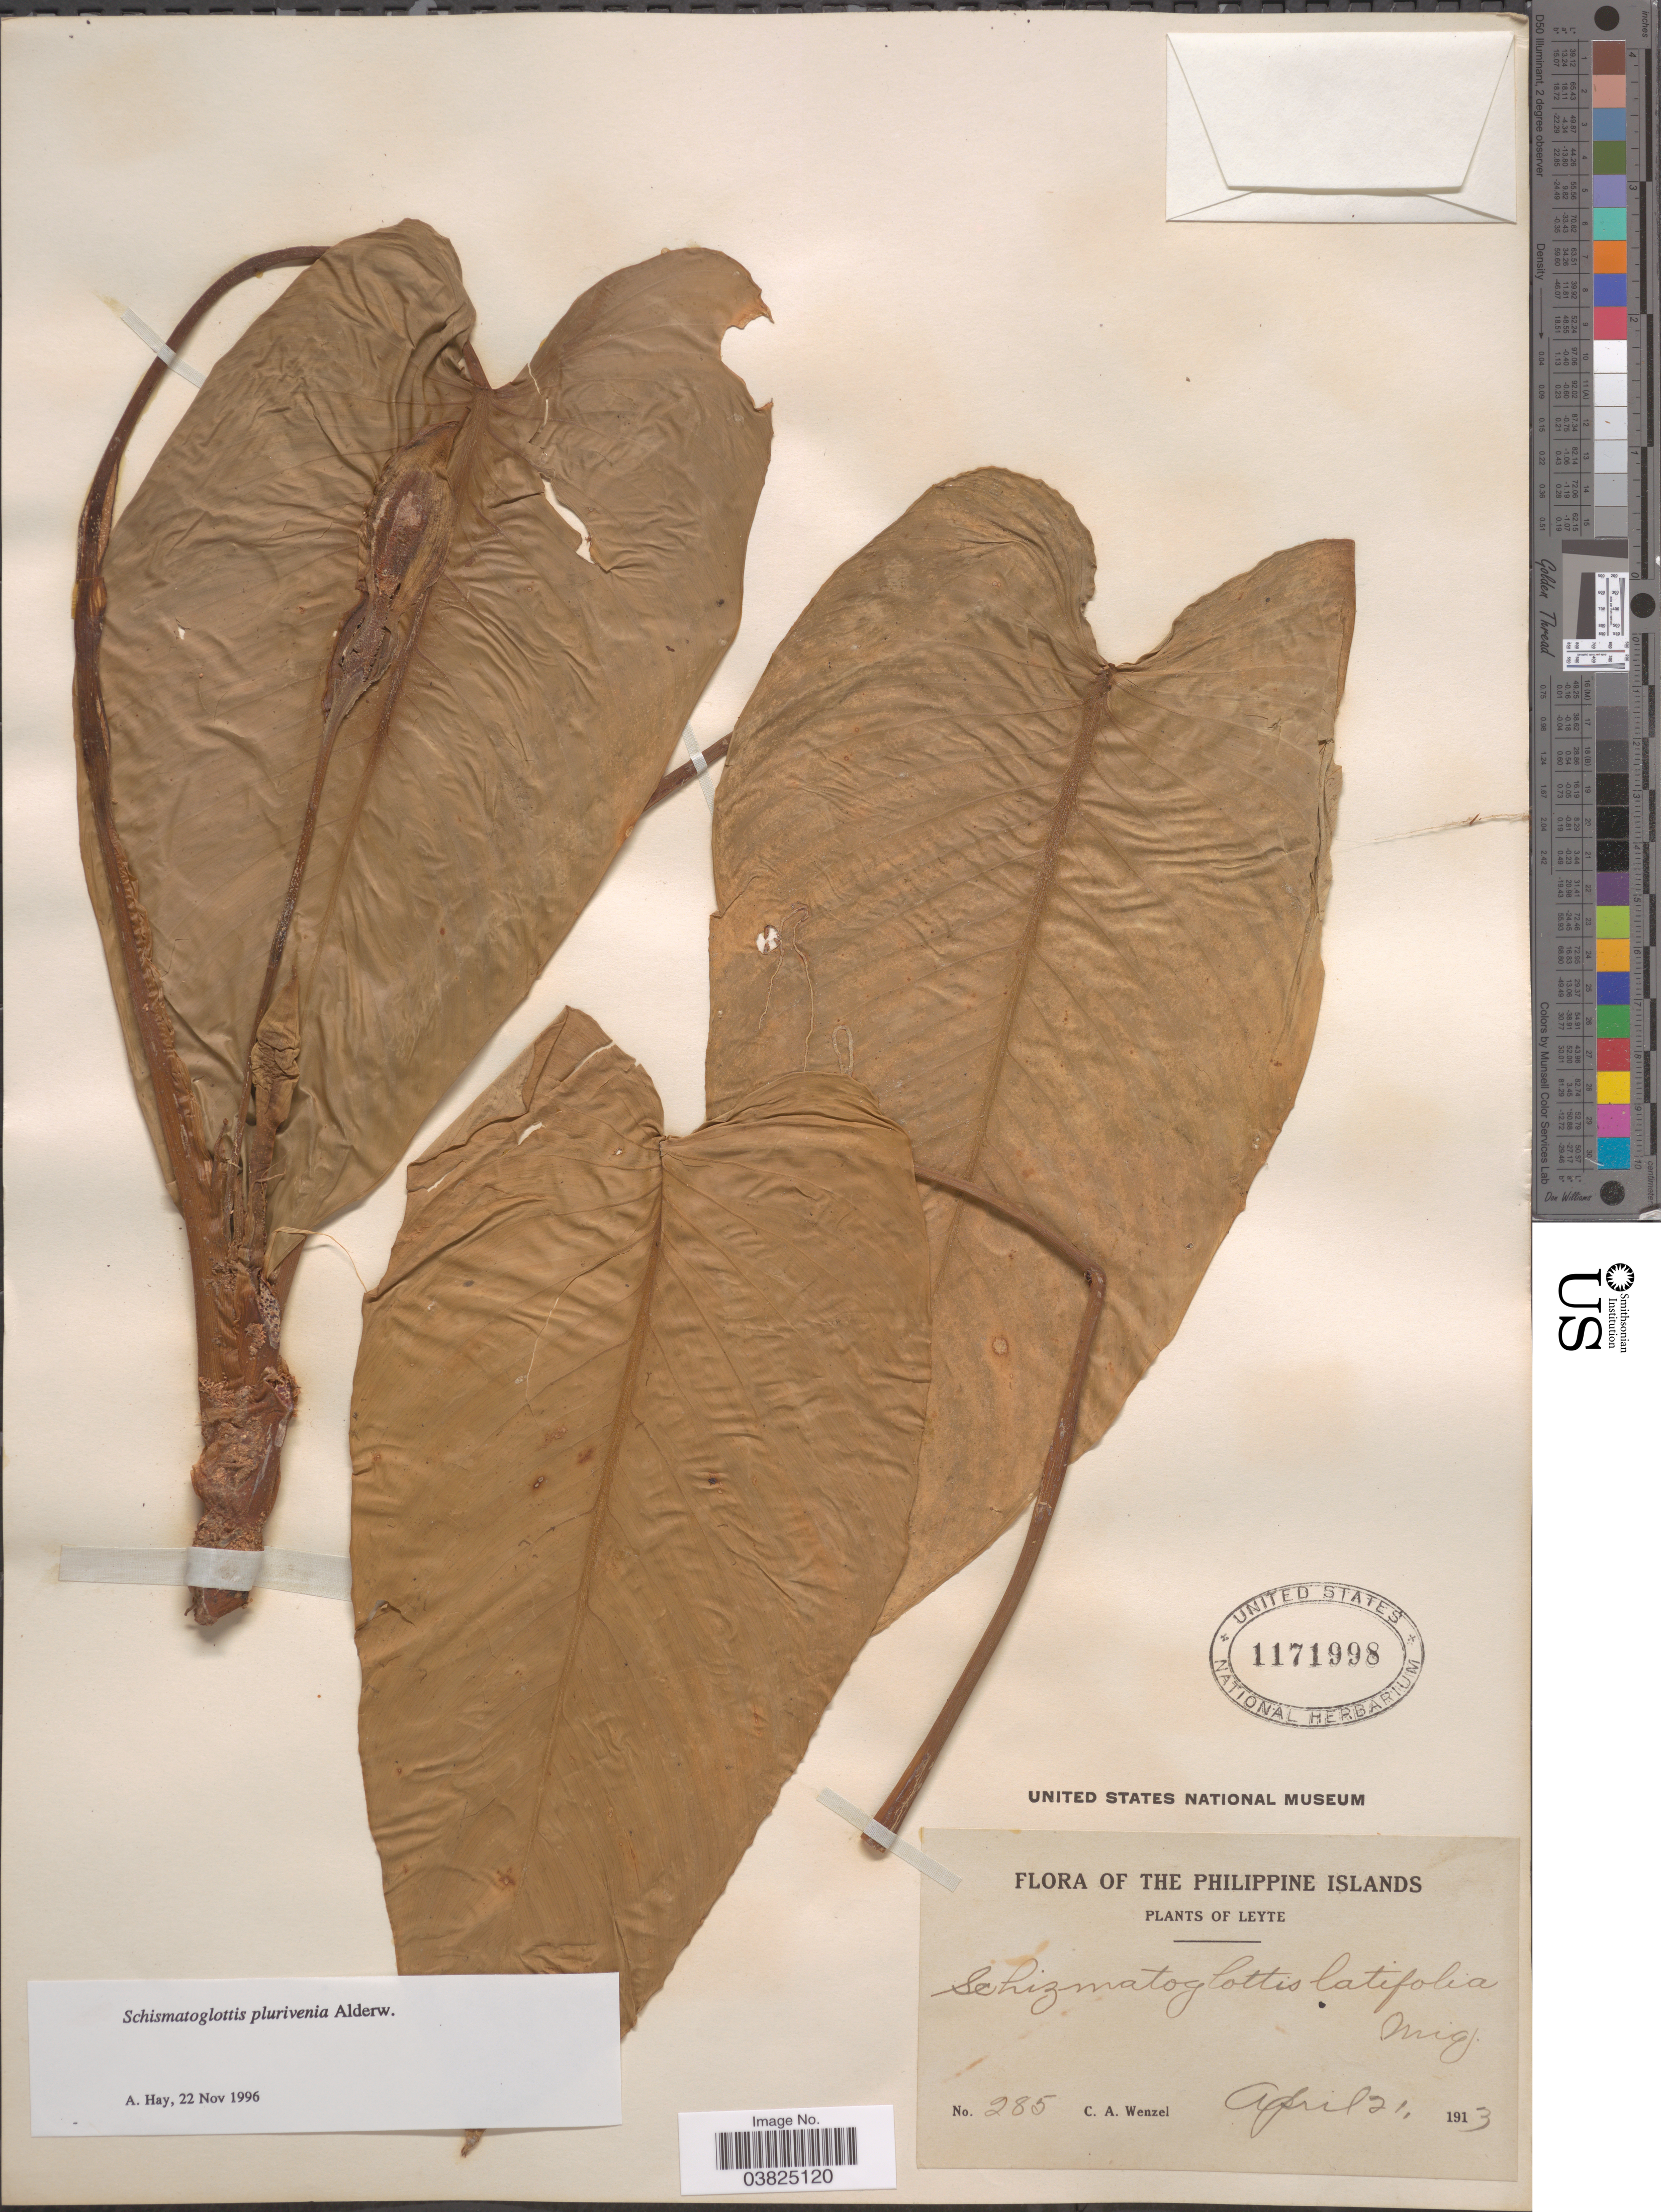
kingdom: Plantae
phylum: Tracheophyta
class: Liliopsida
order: Alismatales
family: Araceae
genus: Schismatoglottis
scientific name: Schismatoglottis plurivenia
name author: Alderw.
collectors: C. Wenzel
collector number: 285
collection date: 1913-04-21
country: Philippines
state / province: Eastern Visayas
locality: Leyte.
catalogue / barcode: US 1171998